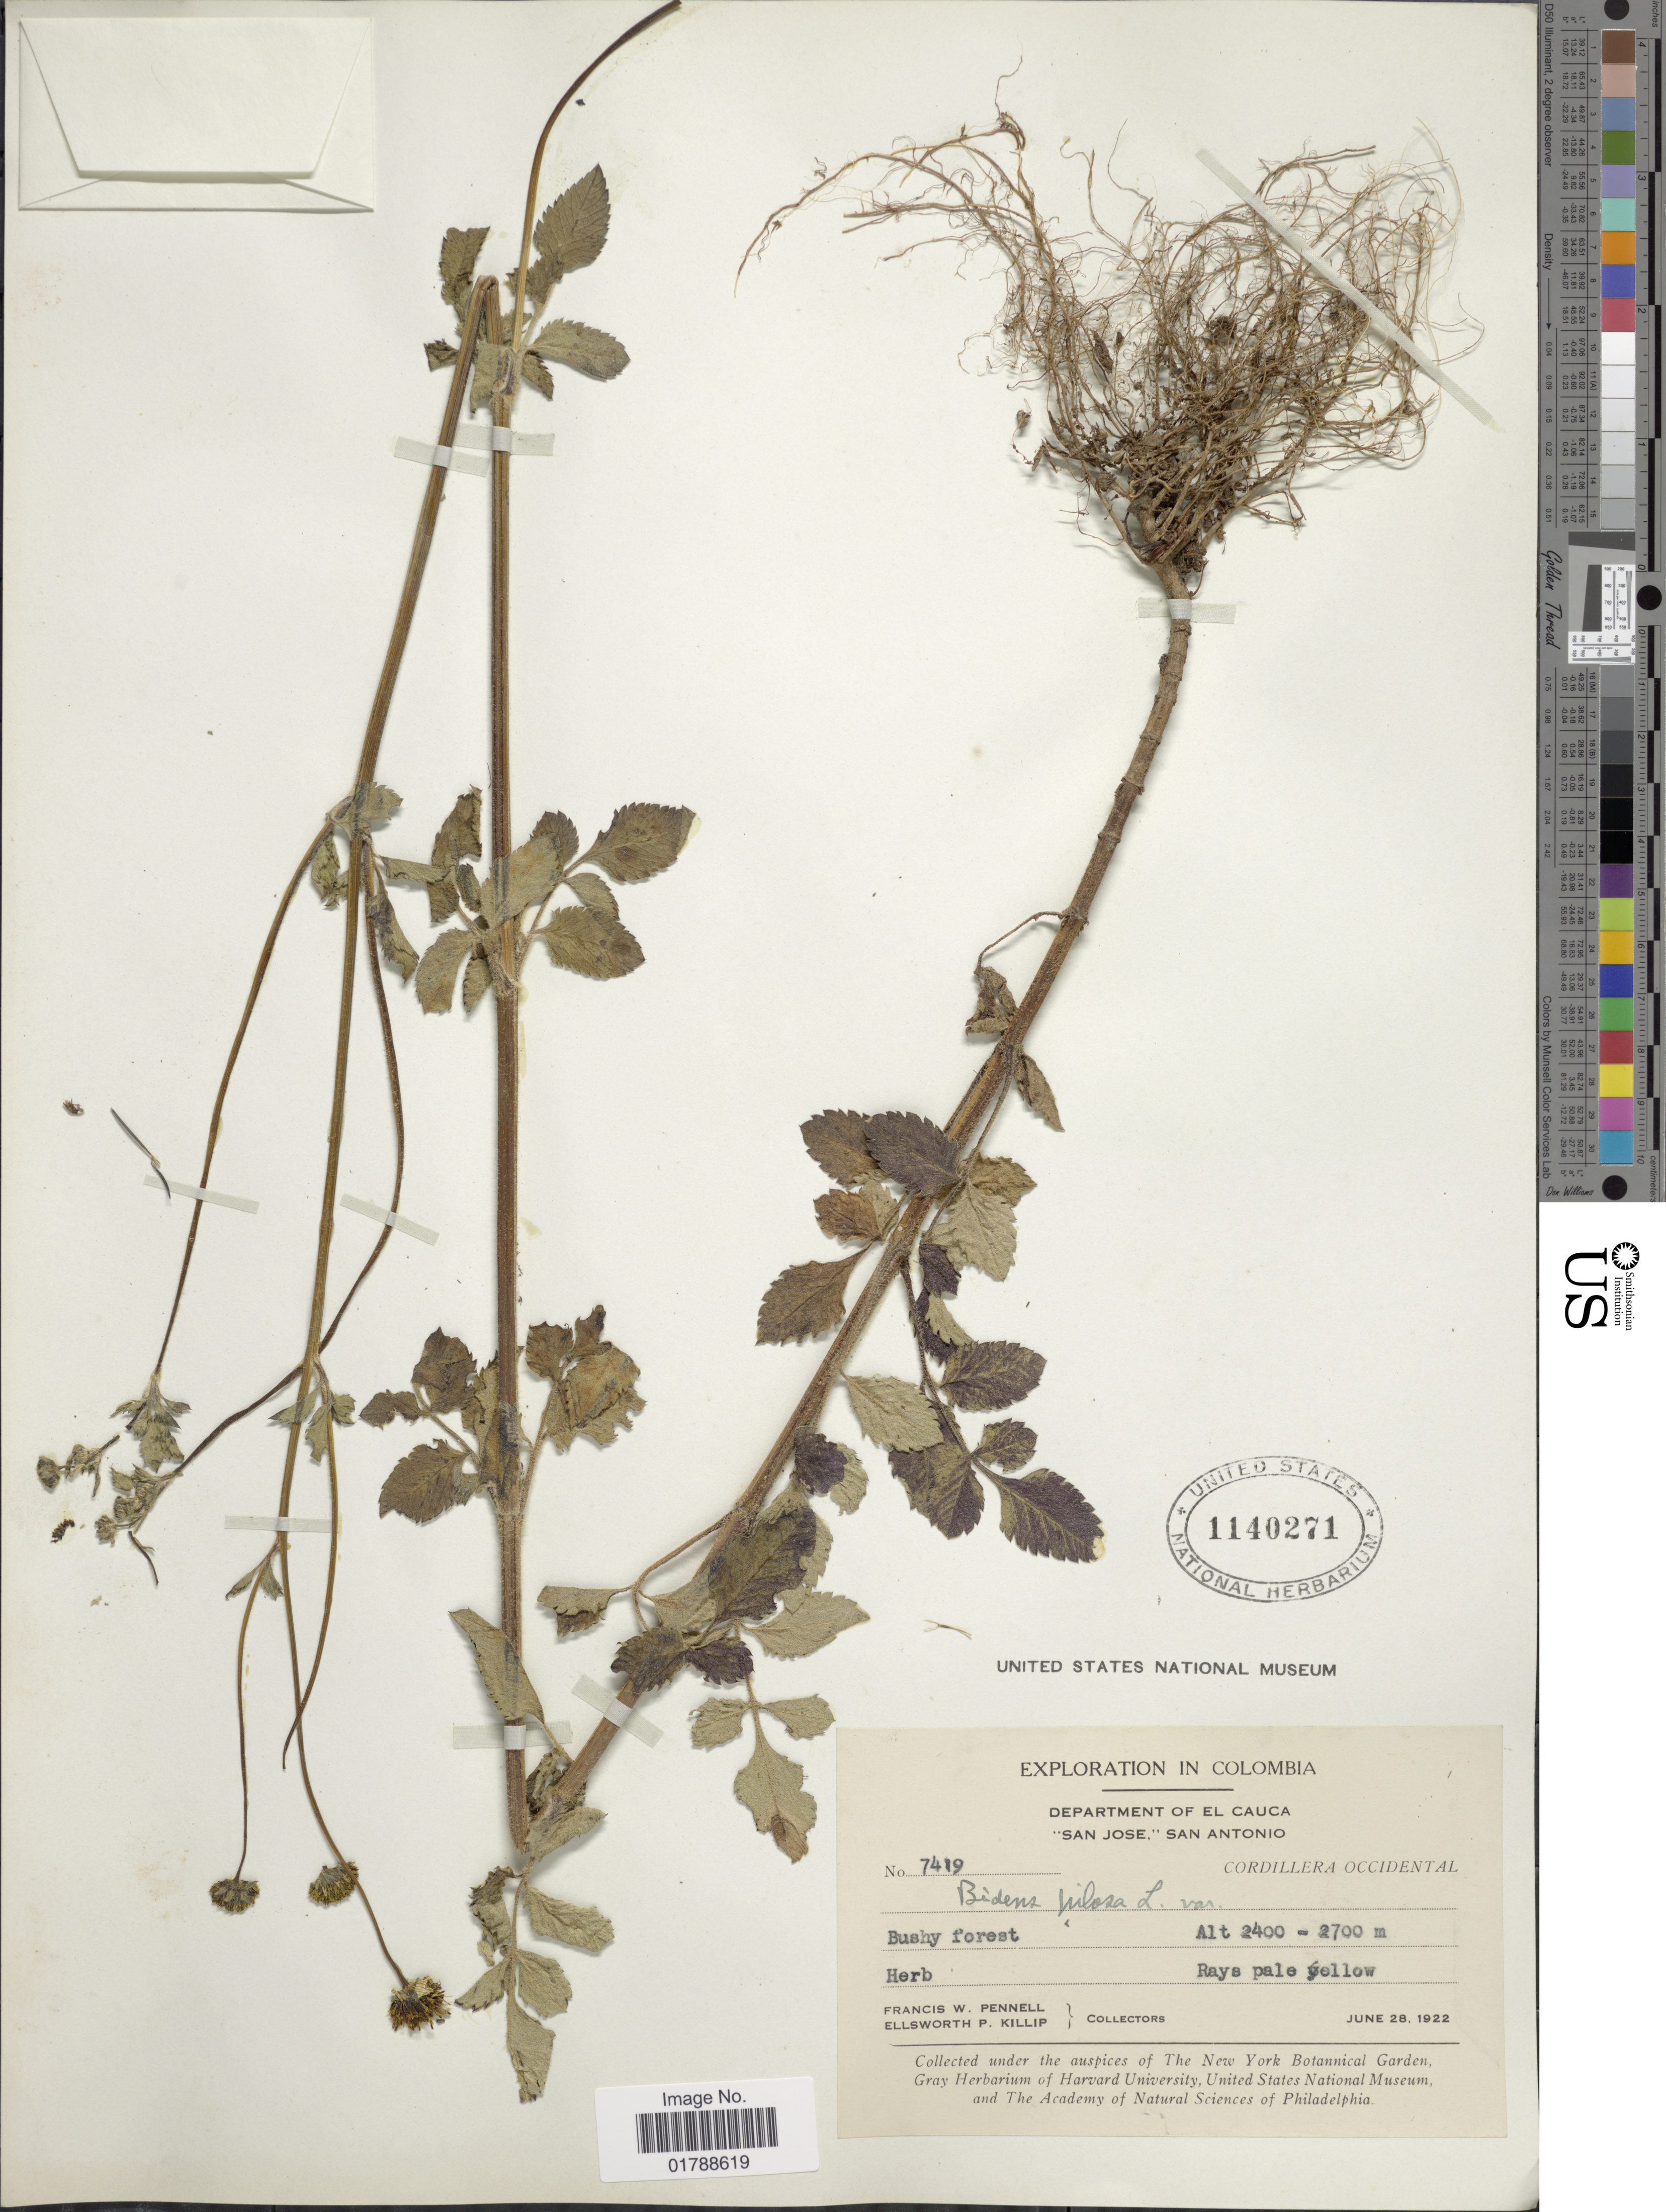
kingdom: Plantae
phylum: Tracheophyta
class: Magnoliopsida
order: Asterales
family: Asteraceae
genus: Bidens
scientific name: Bidens pilosa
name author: L.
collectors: F. W. Pennell & E. P. Killip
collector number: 7419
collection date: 1922-06-28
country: Colombia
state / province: Cauca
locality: San Jose,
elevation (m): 2400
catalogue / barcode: US 1140271